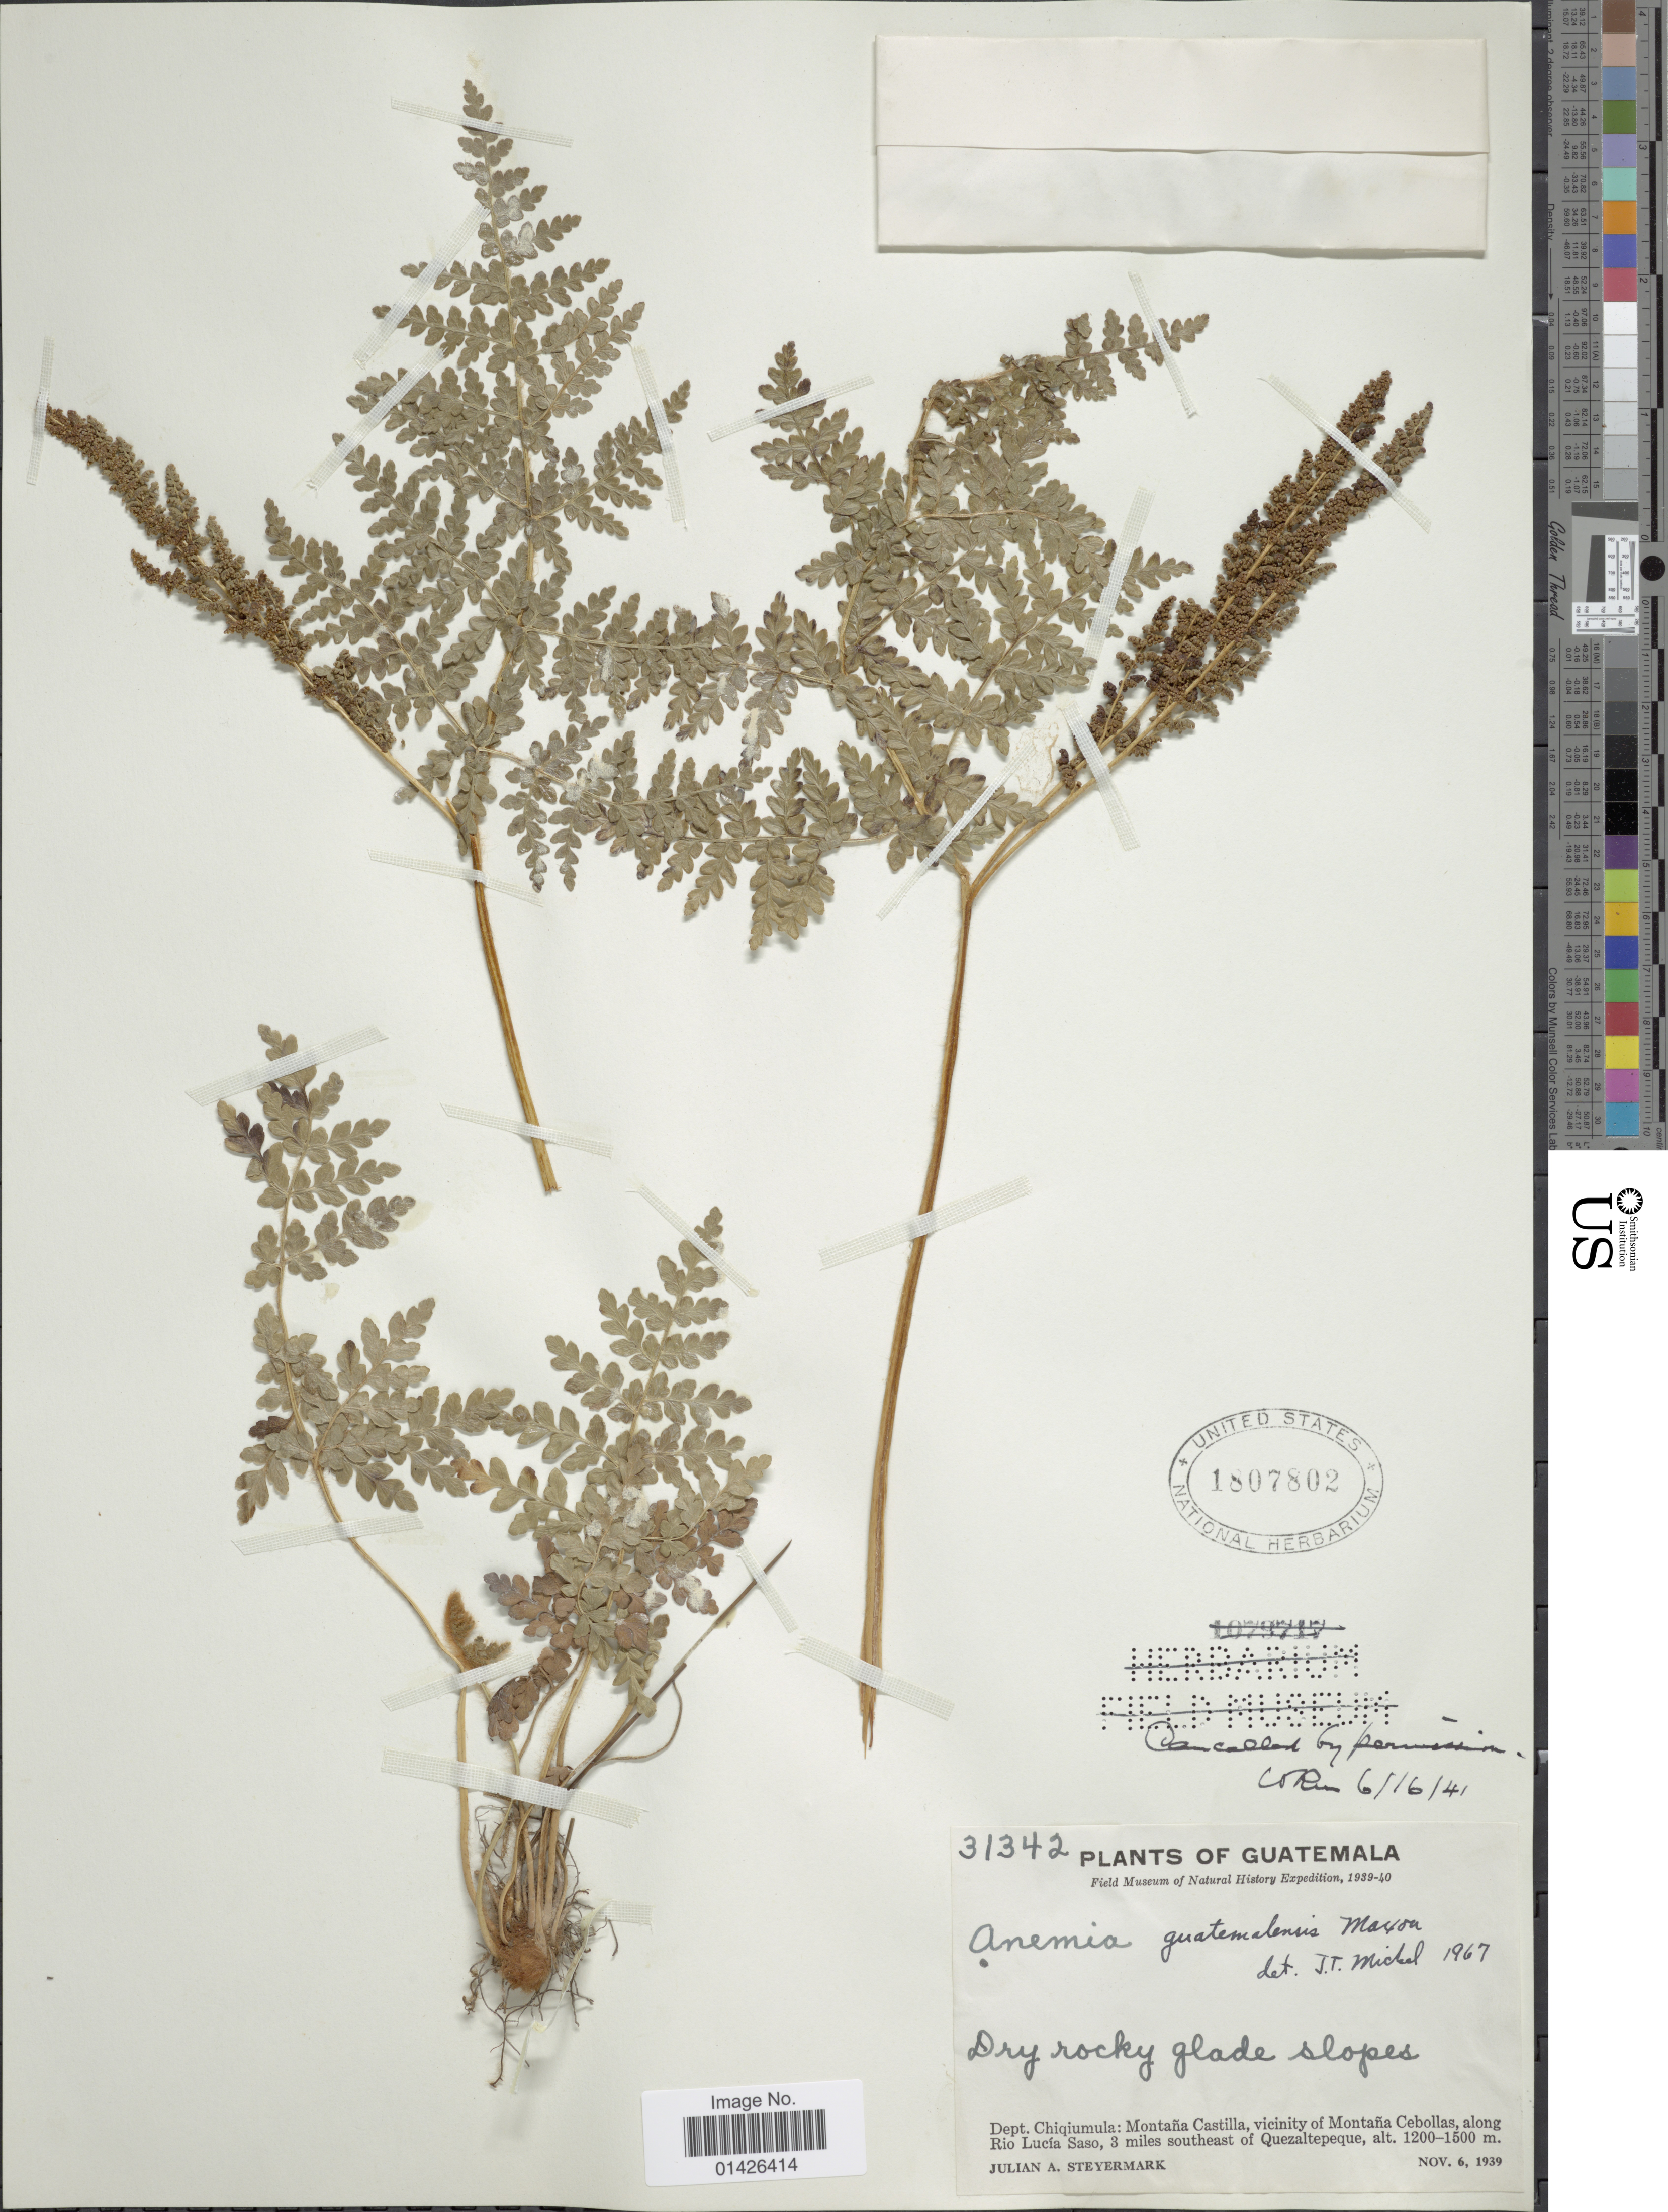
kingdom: Plantae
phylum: Tracheophyta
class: Polypodiopsida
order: Schizaeales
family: Anemiaceae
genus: Anemia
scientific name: Anemia guatemalensis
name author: Maxon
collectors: J. Steyermark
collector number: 31342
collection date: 1939-11-06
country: Guatemala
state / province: Chiquimula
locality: Dept. Chiqiumula: Montaña Castilla, vicinity of Montaña Cebollas, along Rio Lucía Saso, 3 miles southeast of Quezaltepeque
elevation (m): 1200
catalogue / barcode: US 1807802